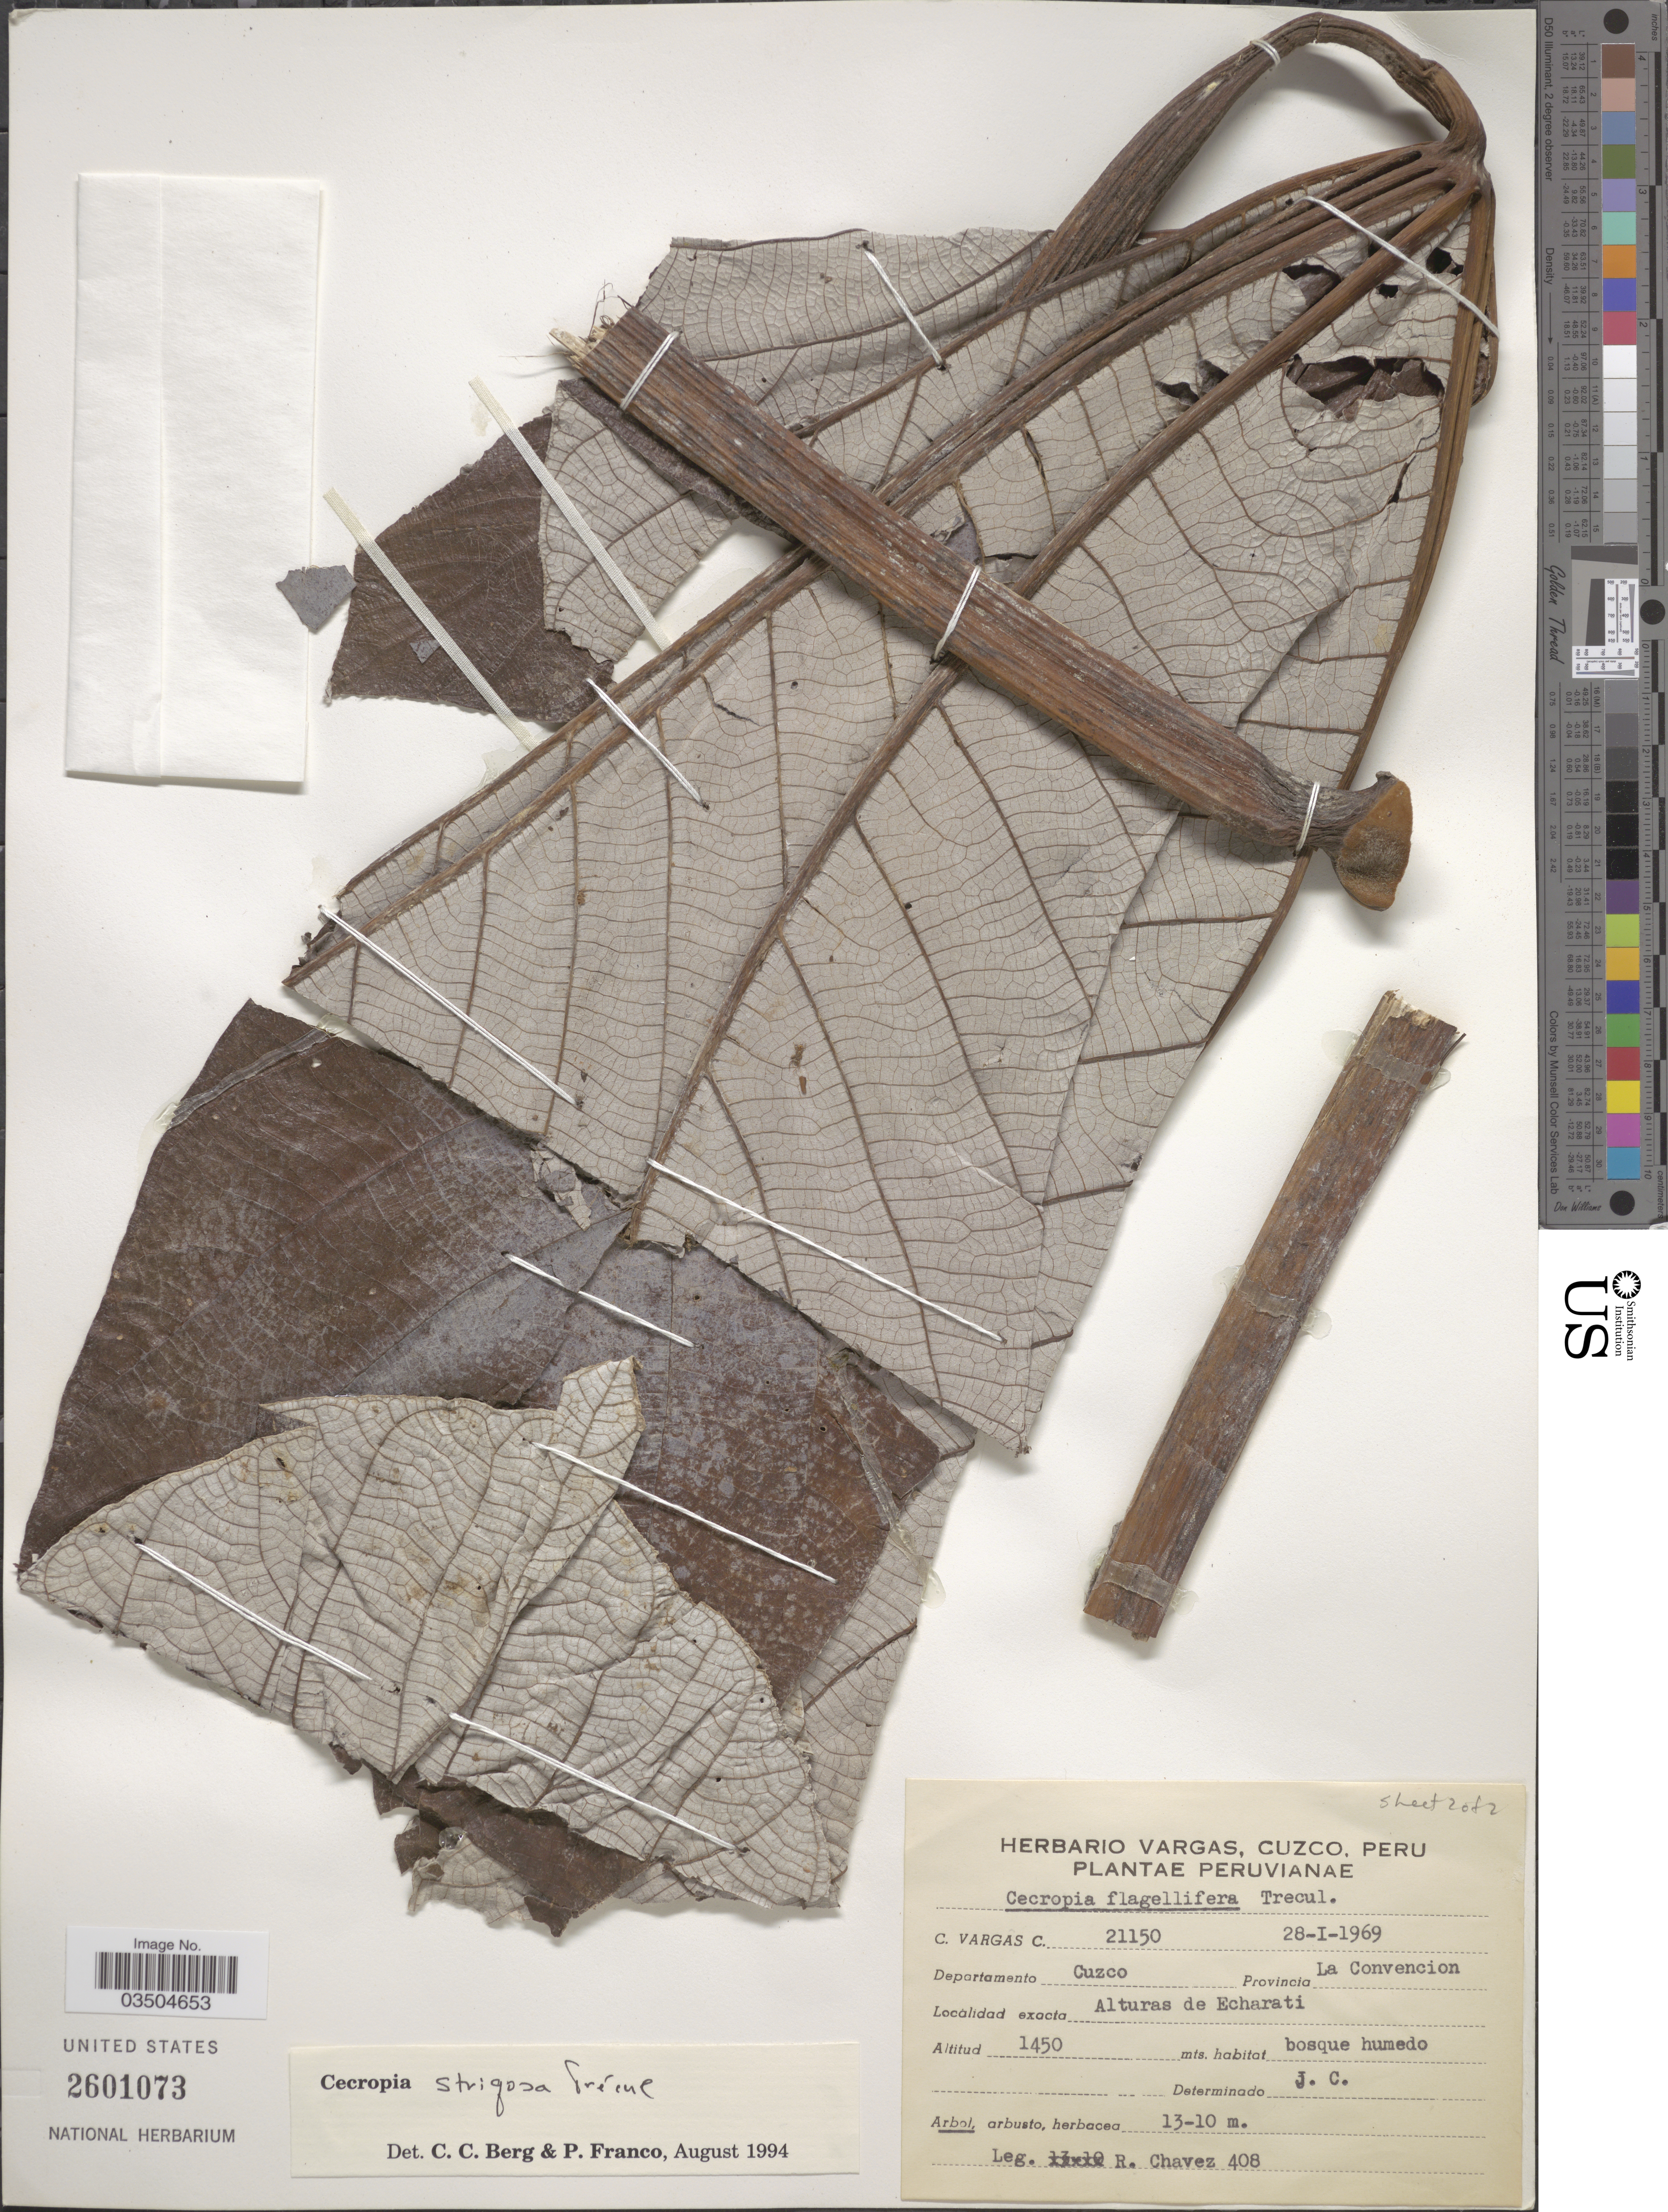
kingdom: Plantae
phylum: Tracheophyta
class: Magnoliopsida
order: Rosales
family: Urticaceae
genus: Cecropia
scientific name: Cecropia strigosa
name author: Trécul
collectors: R. Chávez & C. Vargas C.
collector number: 408/21150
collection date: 1969-01-28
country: Peru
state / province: Cusco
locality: Departamento Cuzco. Provincia La Convencion. Alturas de Echarati.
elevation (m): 1450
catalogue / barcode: US 2601073